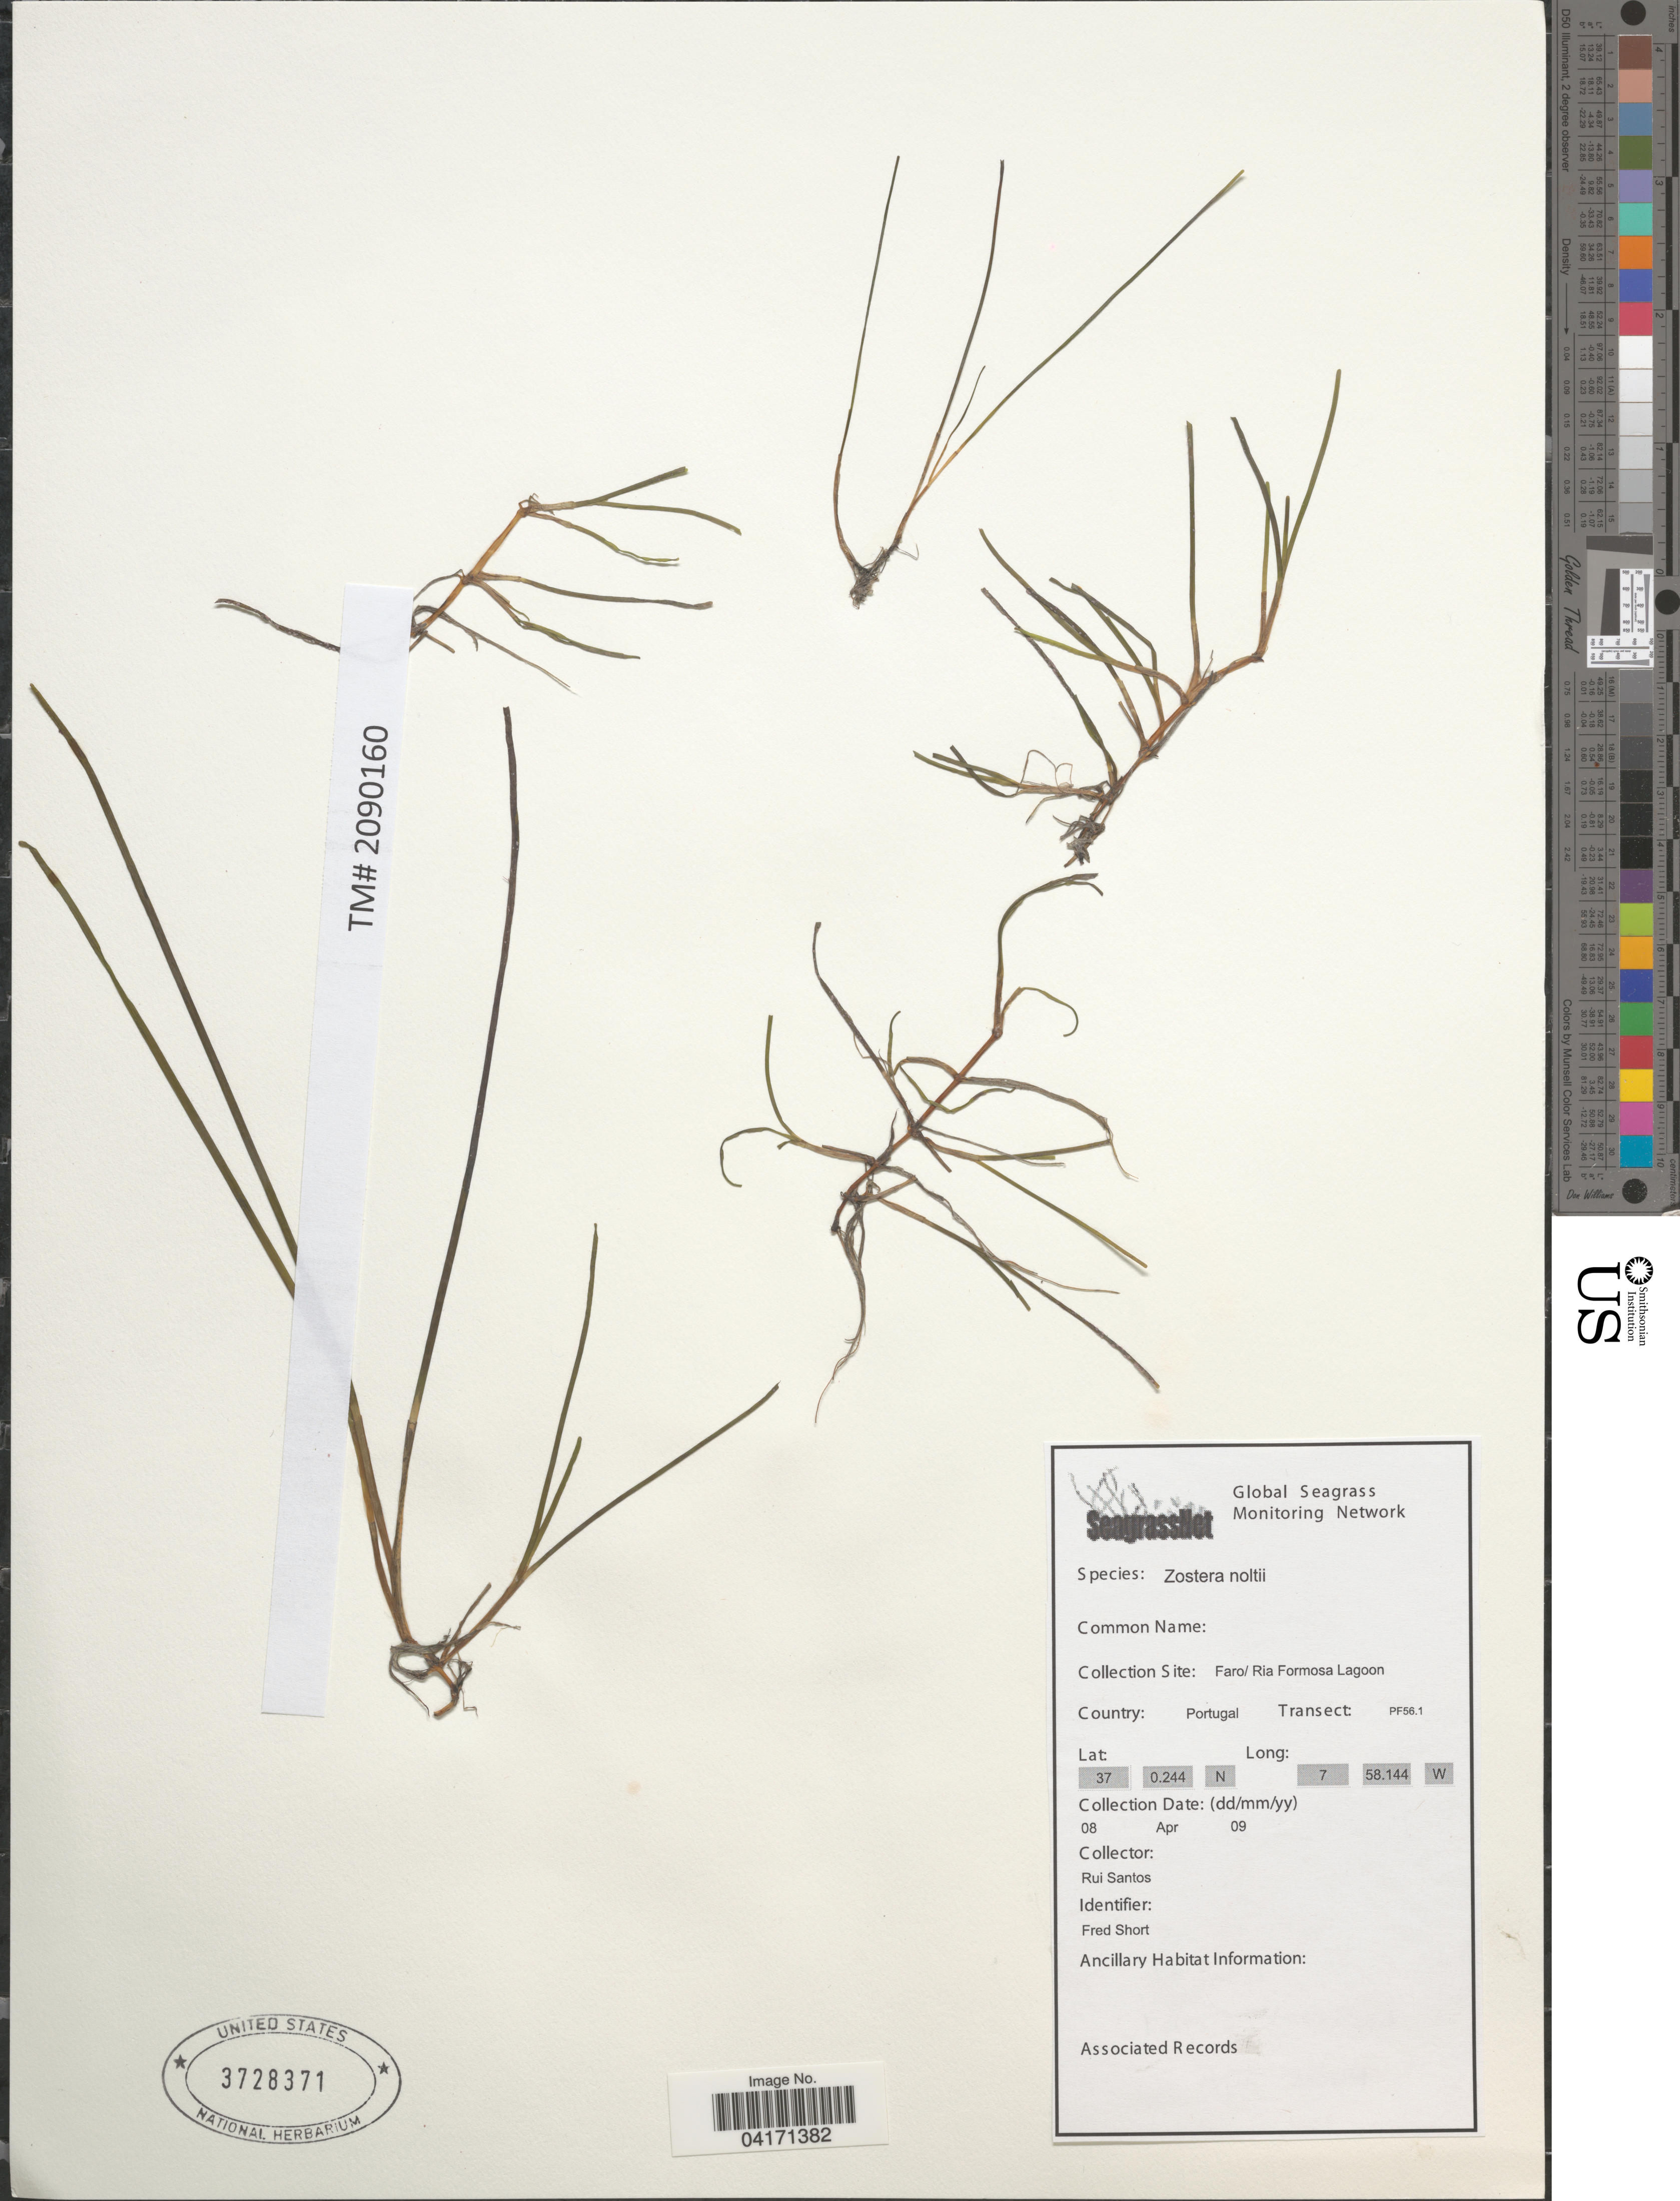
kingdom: Plantae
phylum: Tracheophyta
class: Liliopsida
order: Alismatales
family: Zosteraceae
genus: Zostera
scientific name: Zostera noltii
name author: Hornem.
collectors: R. Santos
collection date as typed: Transcribed d/m/y: 8/4/9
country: Portugal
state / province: Faro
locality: Ria Formosa Lagoon. Transect: PF56.1.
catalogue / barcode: US 3728371